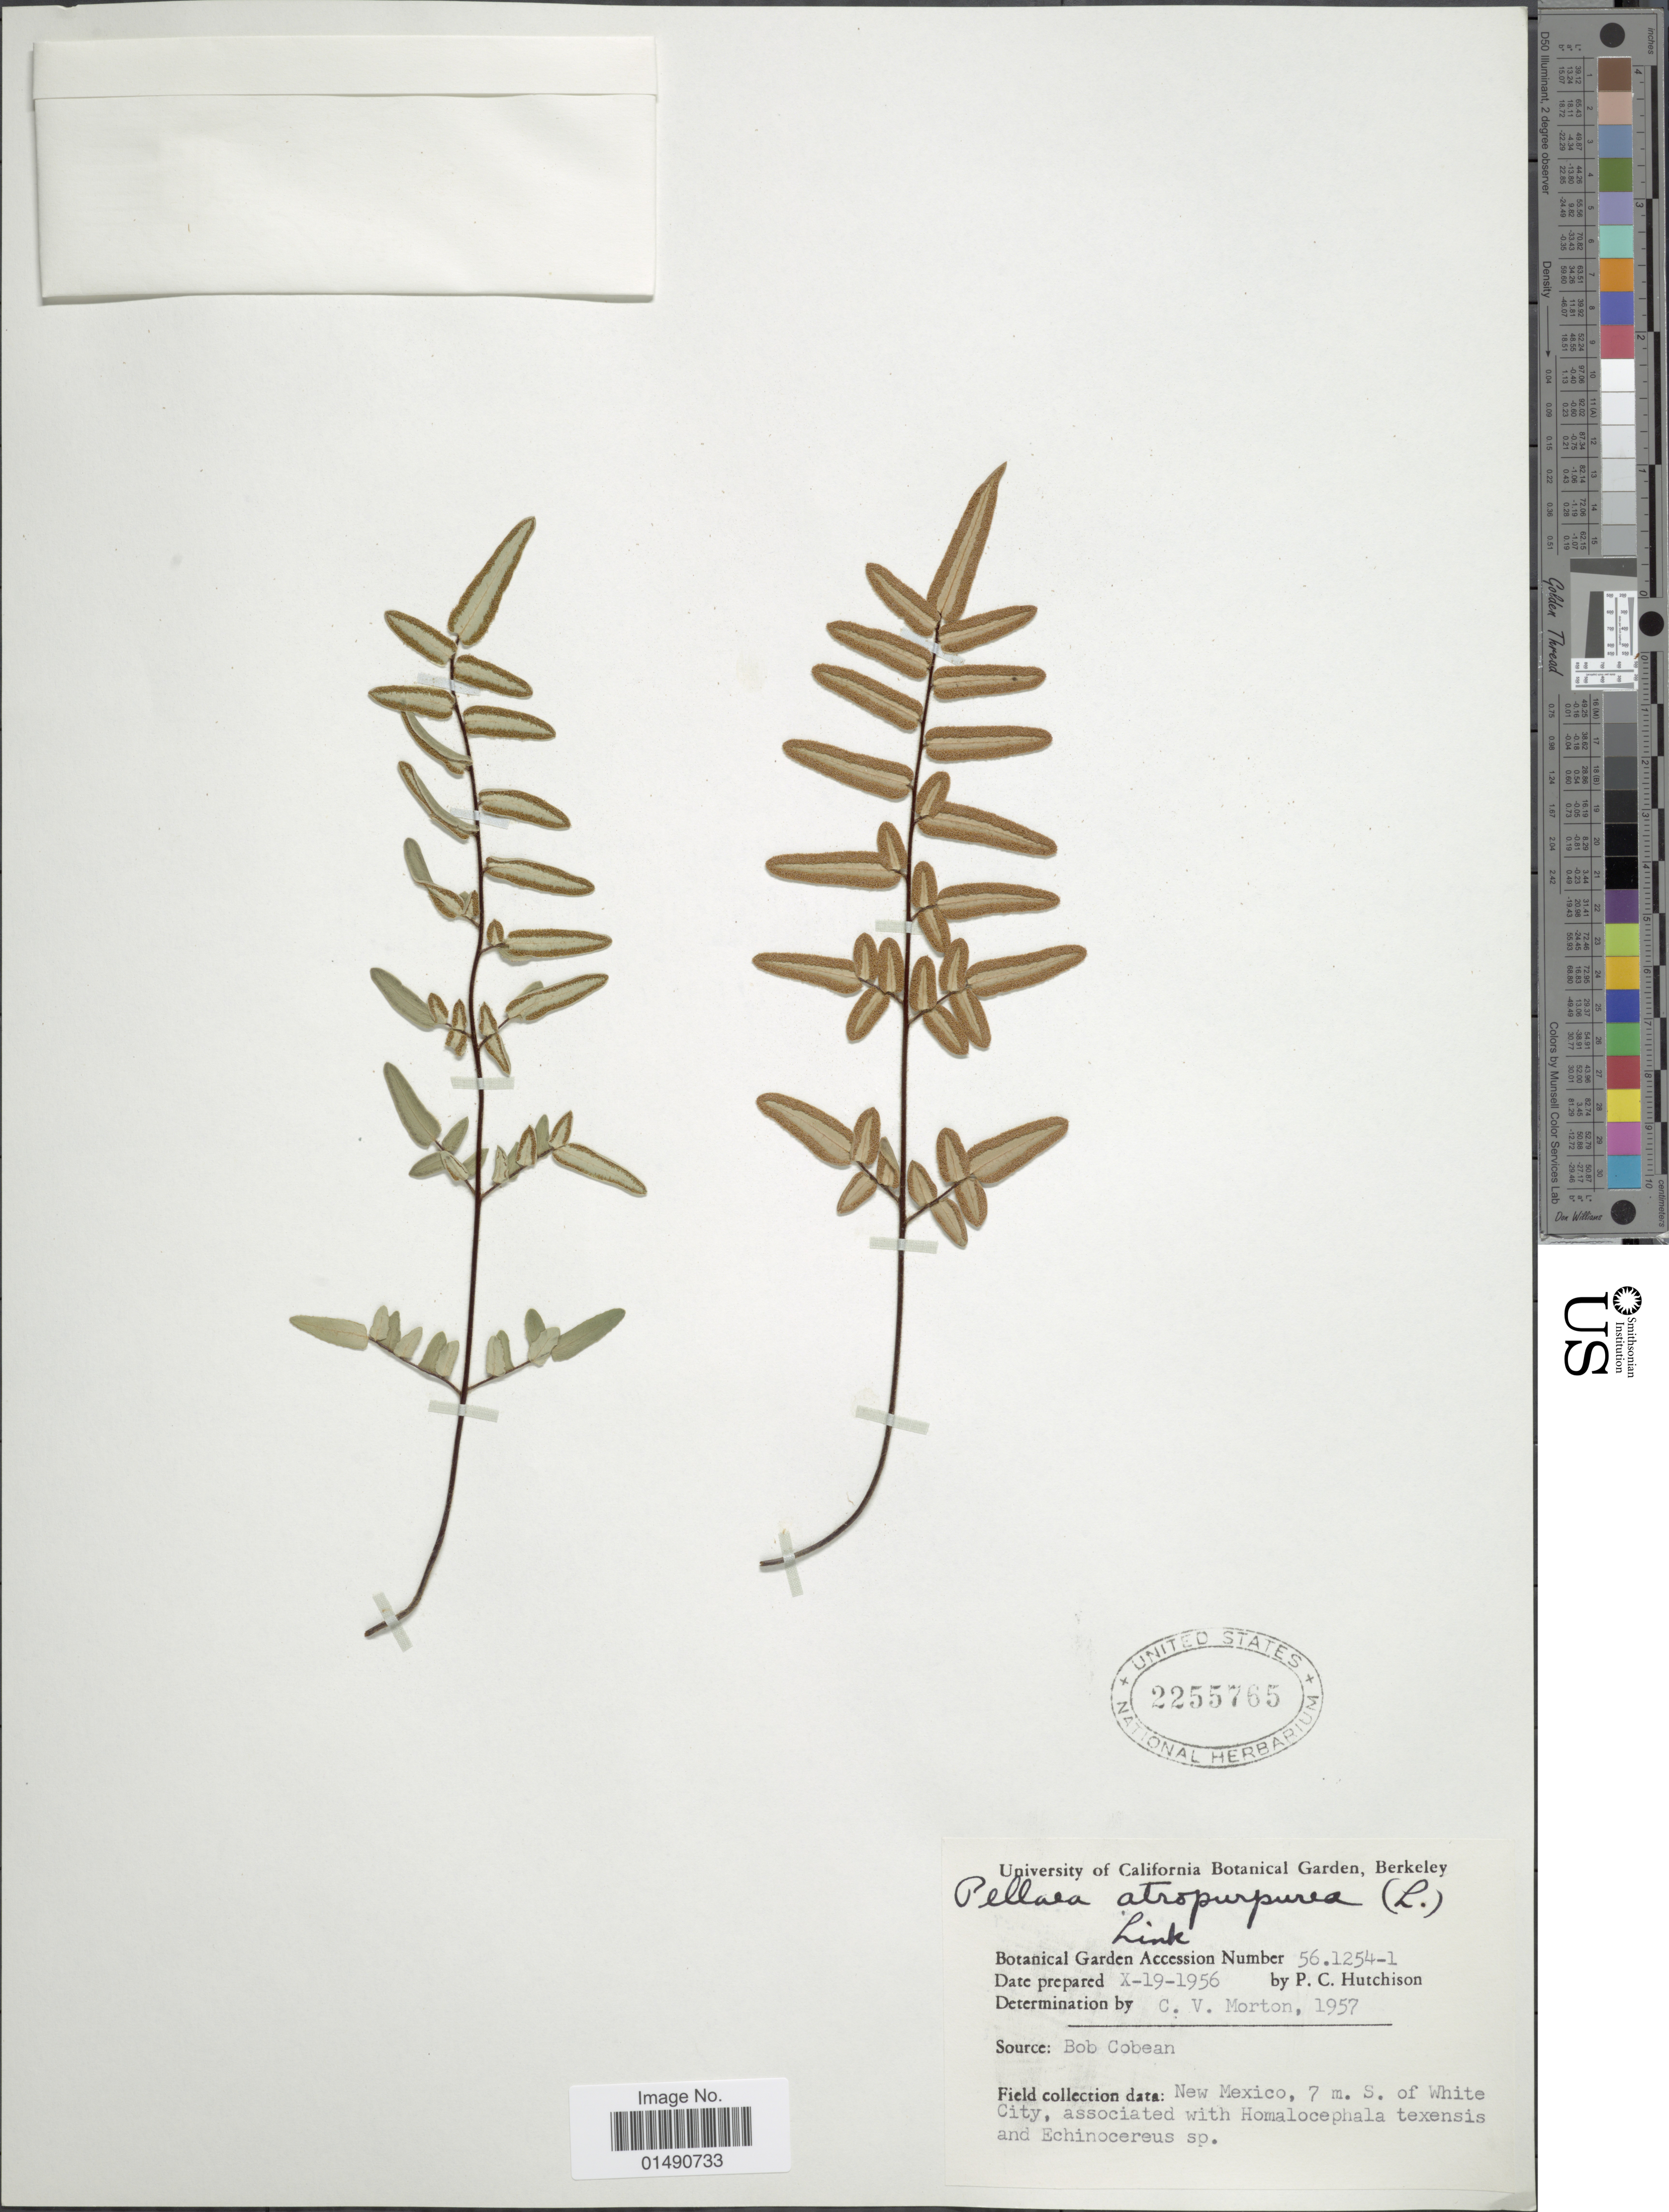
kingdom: Plantae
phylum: Tracheophyta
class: Polypodiopsida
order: Polypodiales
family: Pteridaceae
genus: Pellaea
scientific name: Pellaea atropurpurea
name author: (L.) Link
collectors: P. C. Hutchison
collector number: Botanical Garden Accession Number 561254-1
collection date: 1956-10-19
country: United States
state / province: New Mexico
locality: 7 m. S. of White City, Source: Bob Cobean, Botanical Garden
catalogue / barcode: US 2255765